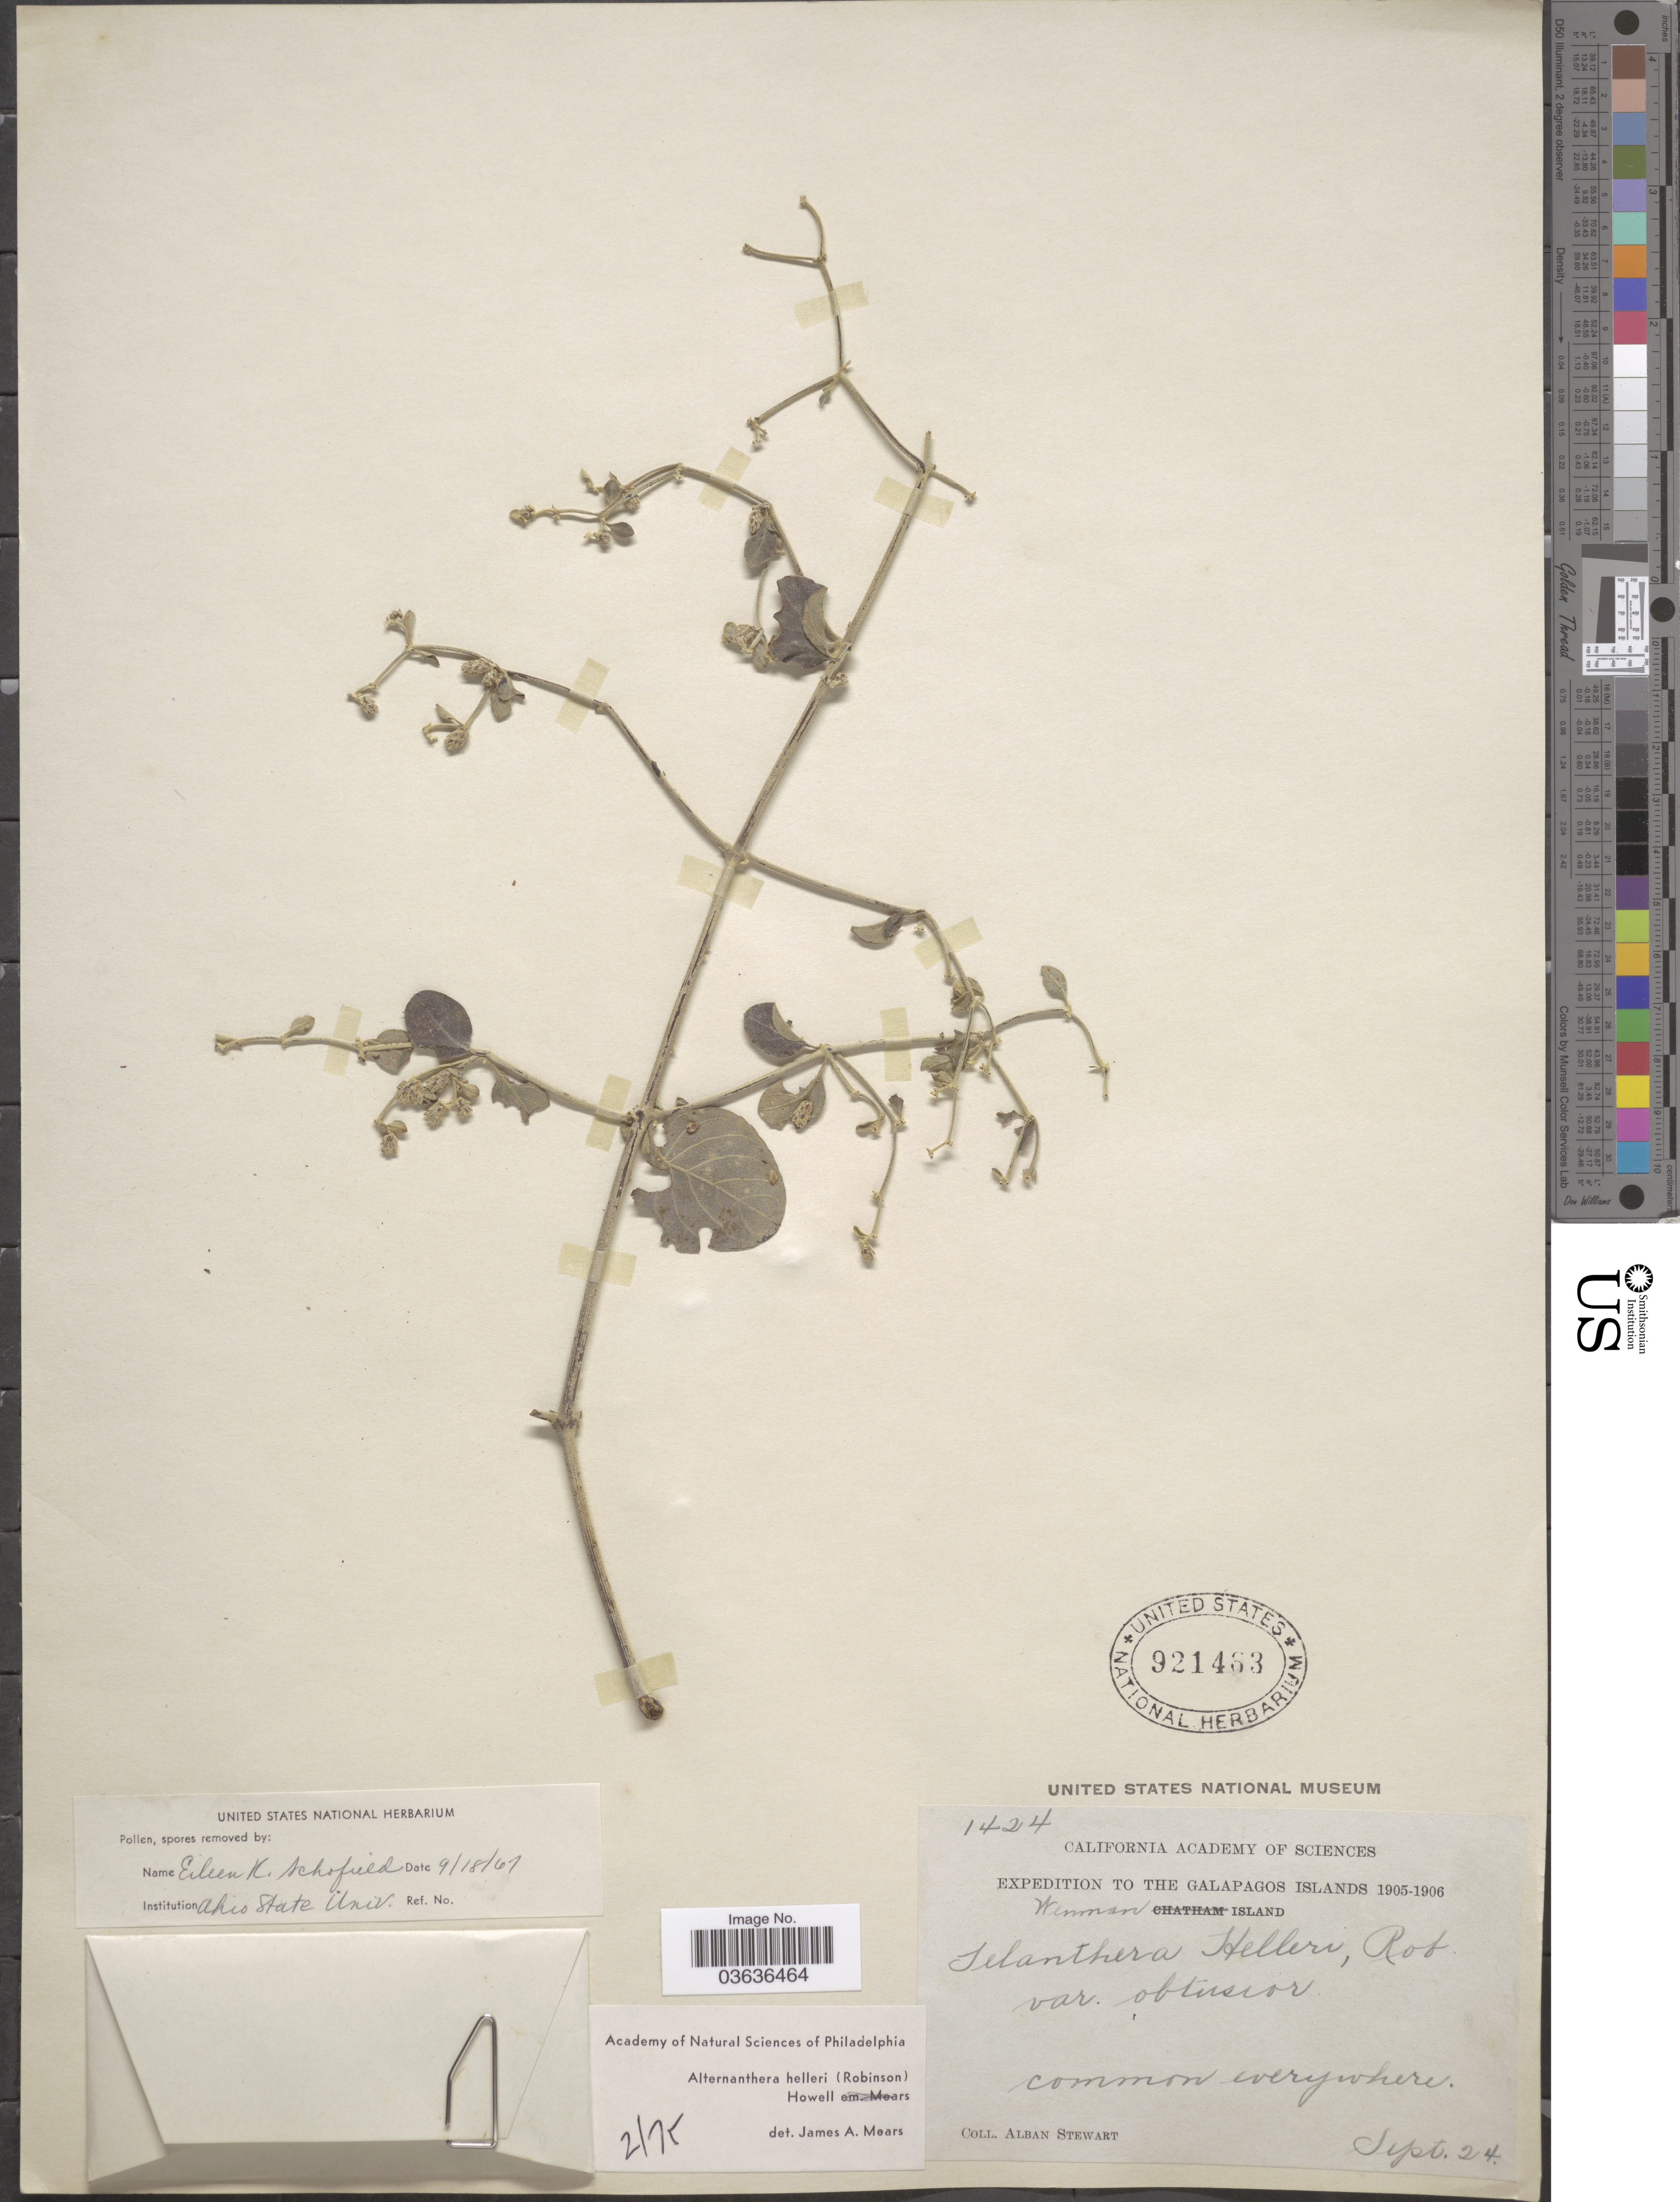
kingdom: Plantae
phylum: Tracheophyta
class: Magnoliopsida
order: Caryophyllales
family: Amaranthaceae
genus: Alternanthera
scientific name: Alternanthera helleri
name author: (B.L. Rob.) J.T. Howell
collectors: A. Stewart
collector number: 1424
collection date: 1905-09-24/1906-09-24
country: Ecuador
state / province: Colón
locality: The Galapagos Islands. Wenman Island.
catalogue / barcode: US 921463